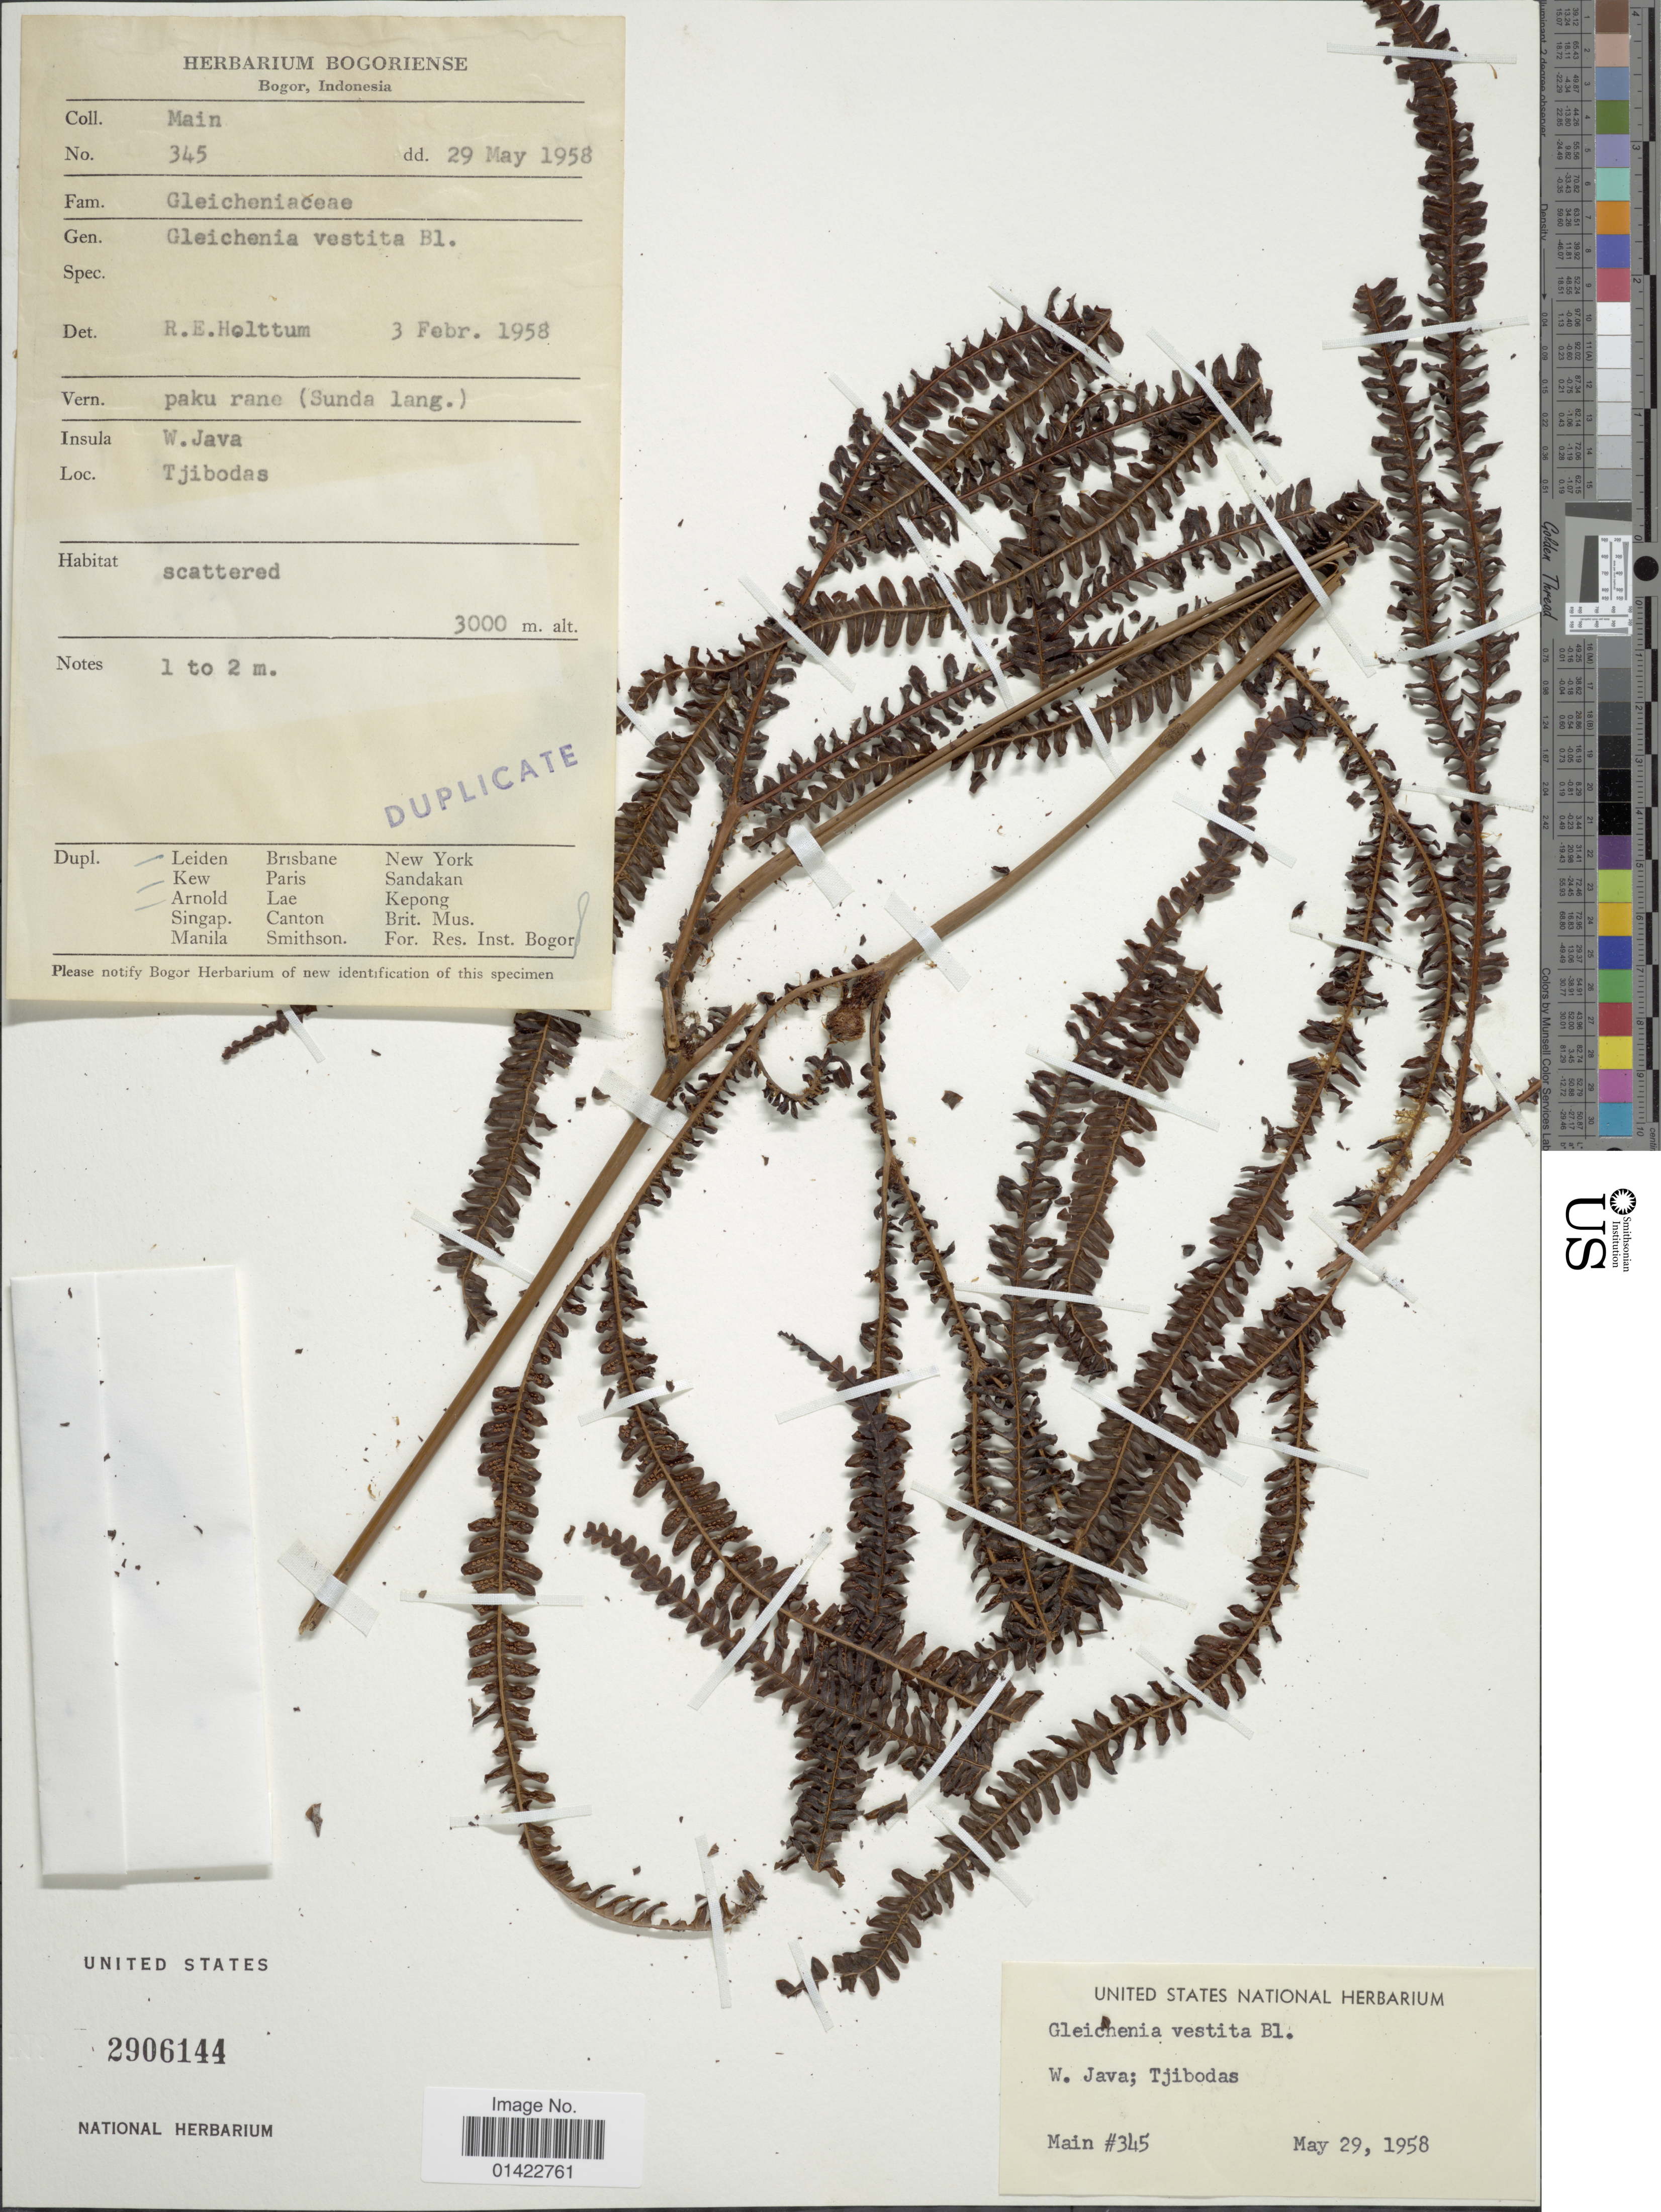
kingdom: Plantae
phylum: Tracheophyta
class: Polypodiopsida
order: Gleicheniales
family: Gleicheniaceae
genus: Sticherus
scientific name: Sticherus vestitus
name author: (Blume) Ching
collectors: -. Main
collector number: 345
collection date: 1958-05-29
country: Indonesia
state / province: Java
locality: W. Java. Tjibodas.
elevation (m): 3000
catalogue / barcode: US 2906144